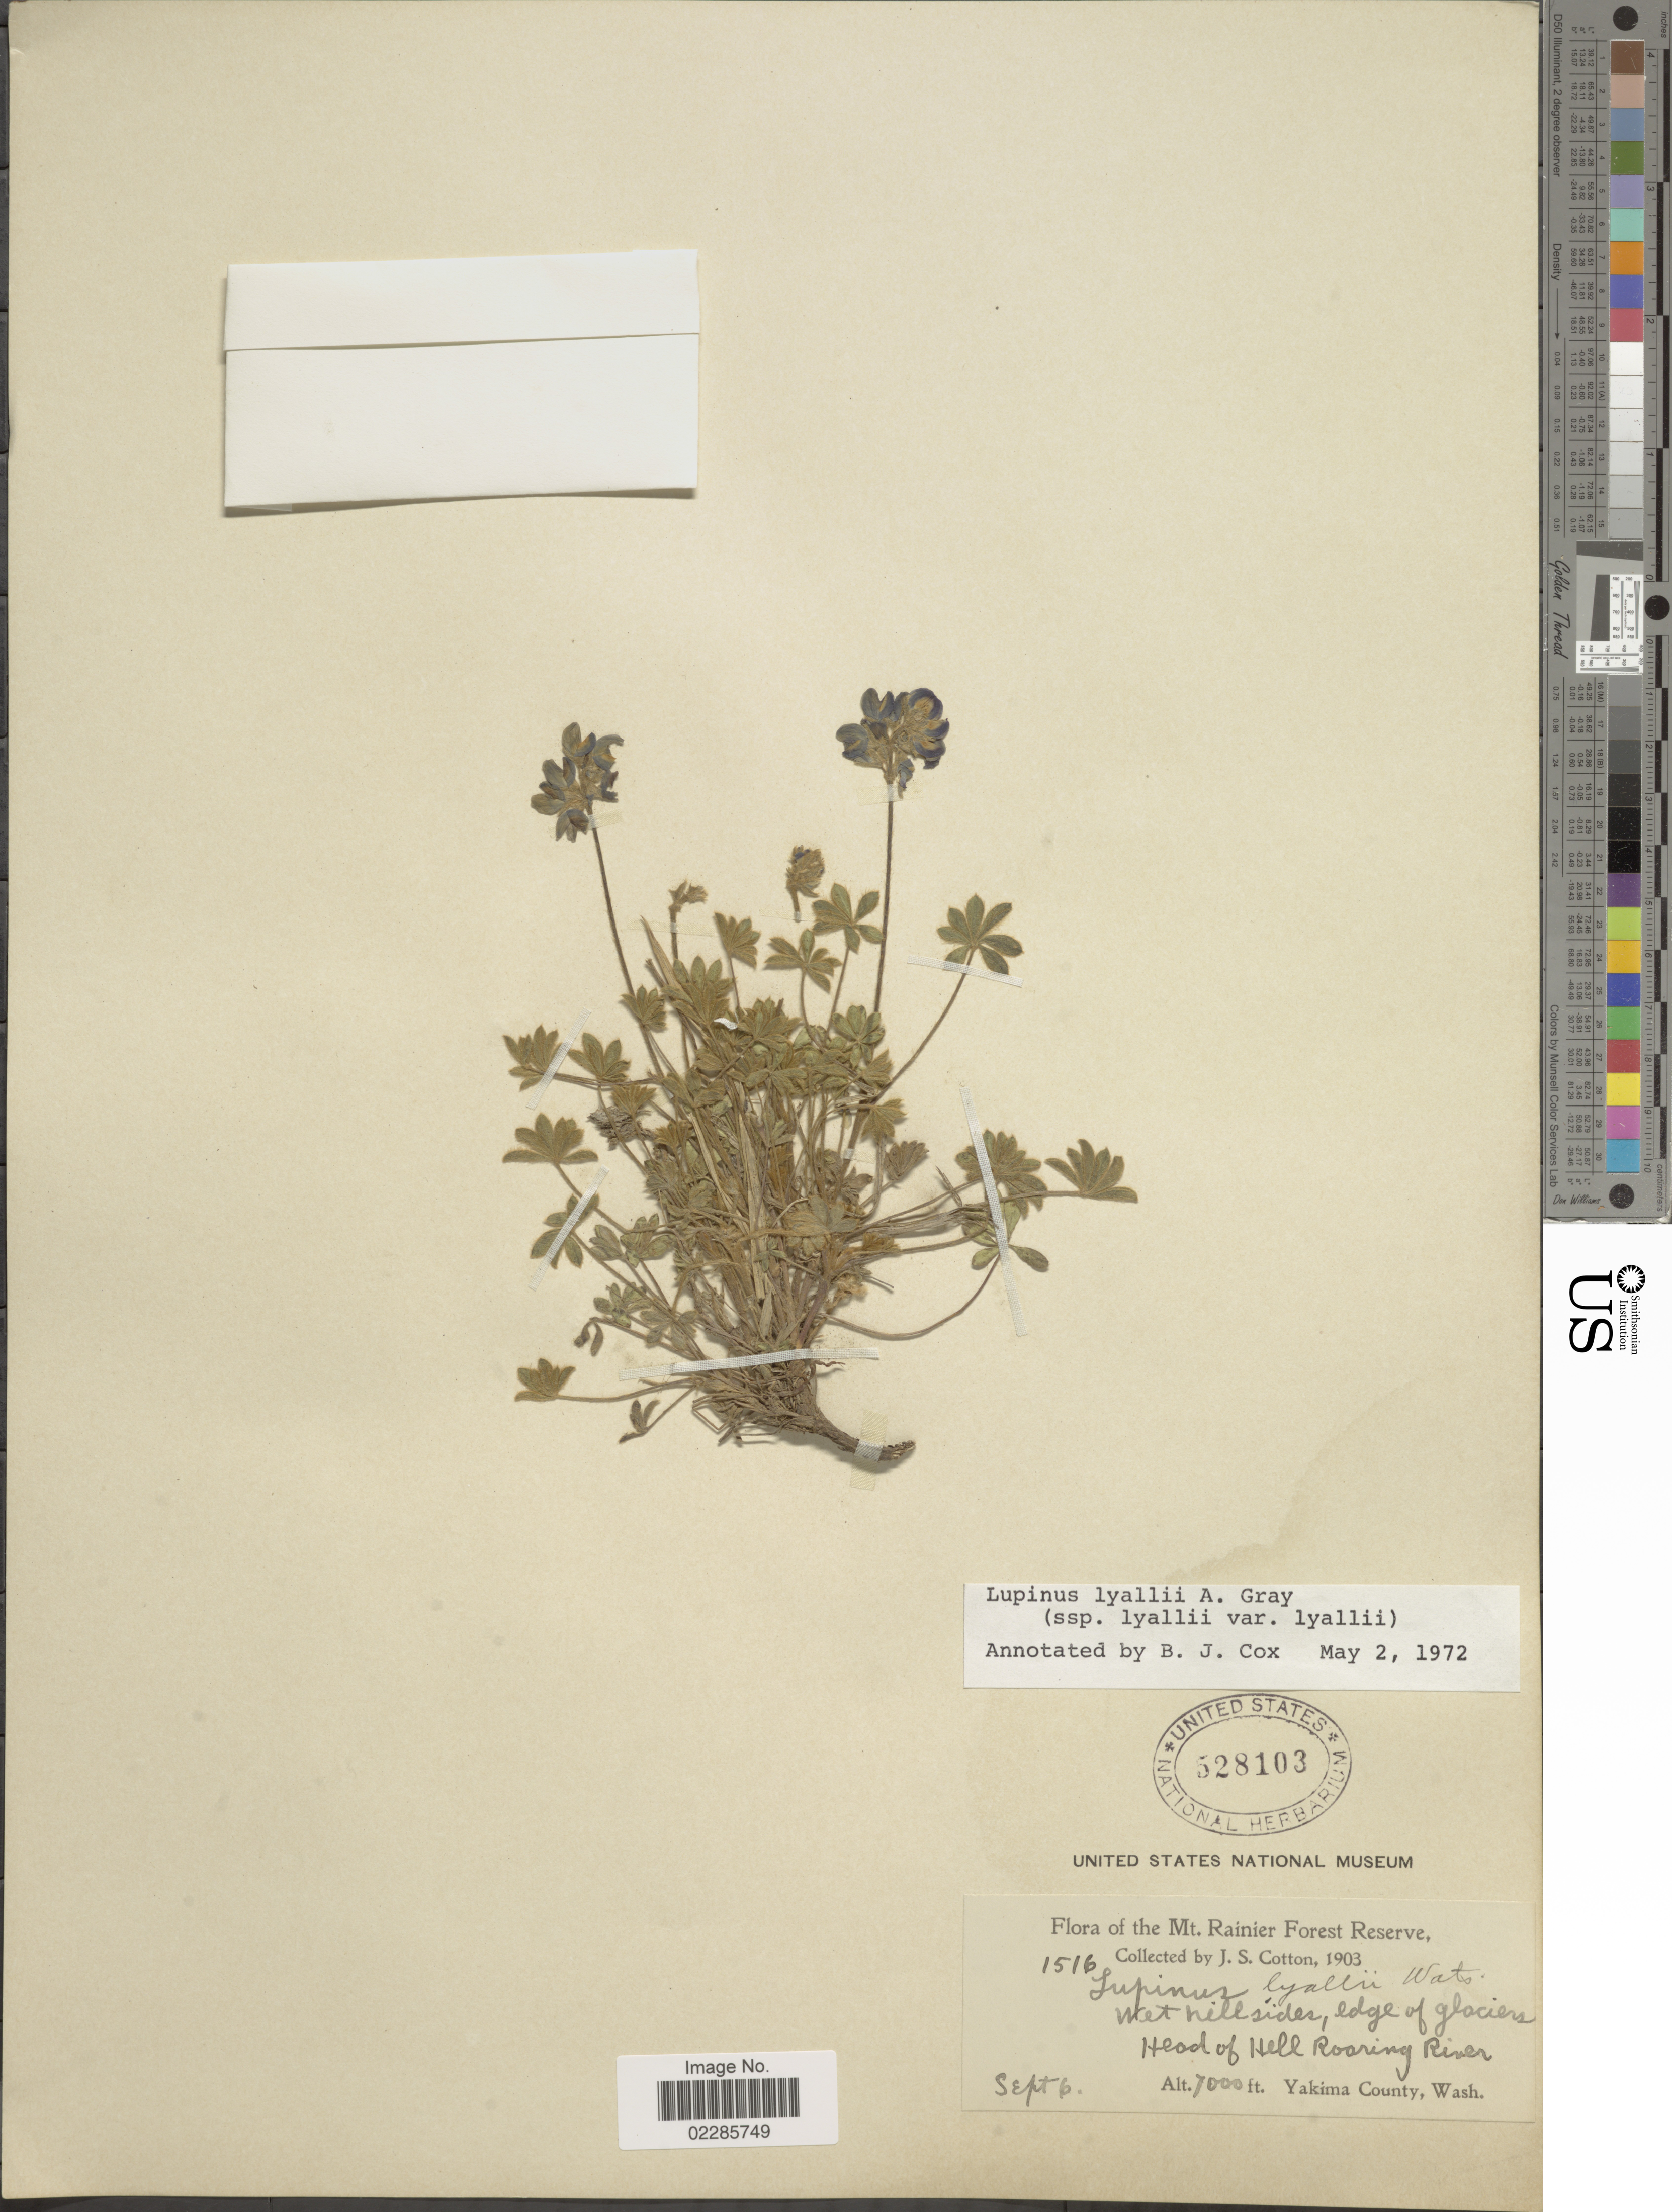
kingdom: Plantae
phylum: Tracheophyta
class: Magnoliopsida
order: Fabales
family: Fabaceae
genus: Lupinus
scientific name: Lupinus lyallii subsp. lyallii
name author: A. Gray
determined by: Cox, B. J.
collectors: J. S. Cotton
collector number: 1516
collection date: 1903-09-06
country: United States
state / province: Washington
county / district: Yakima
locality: The Mt. Rainier Forest Reserve, Wet hills sides, edge of glacier Head of Hell Roaring River, Yakima County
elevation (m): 2134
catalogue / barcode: US 528103